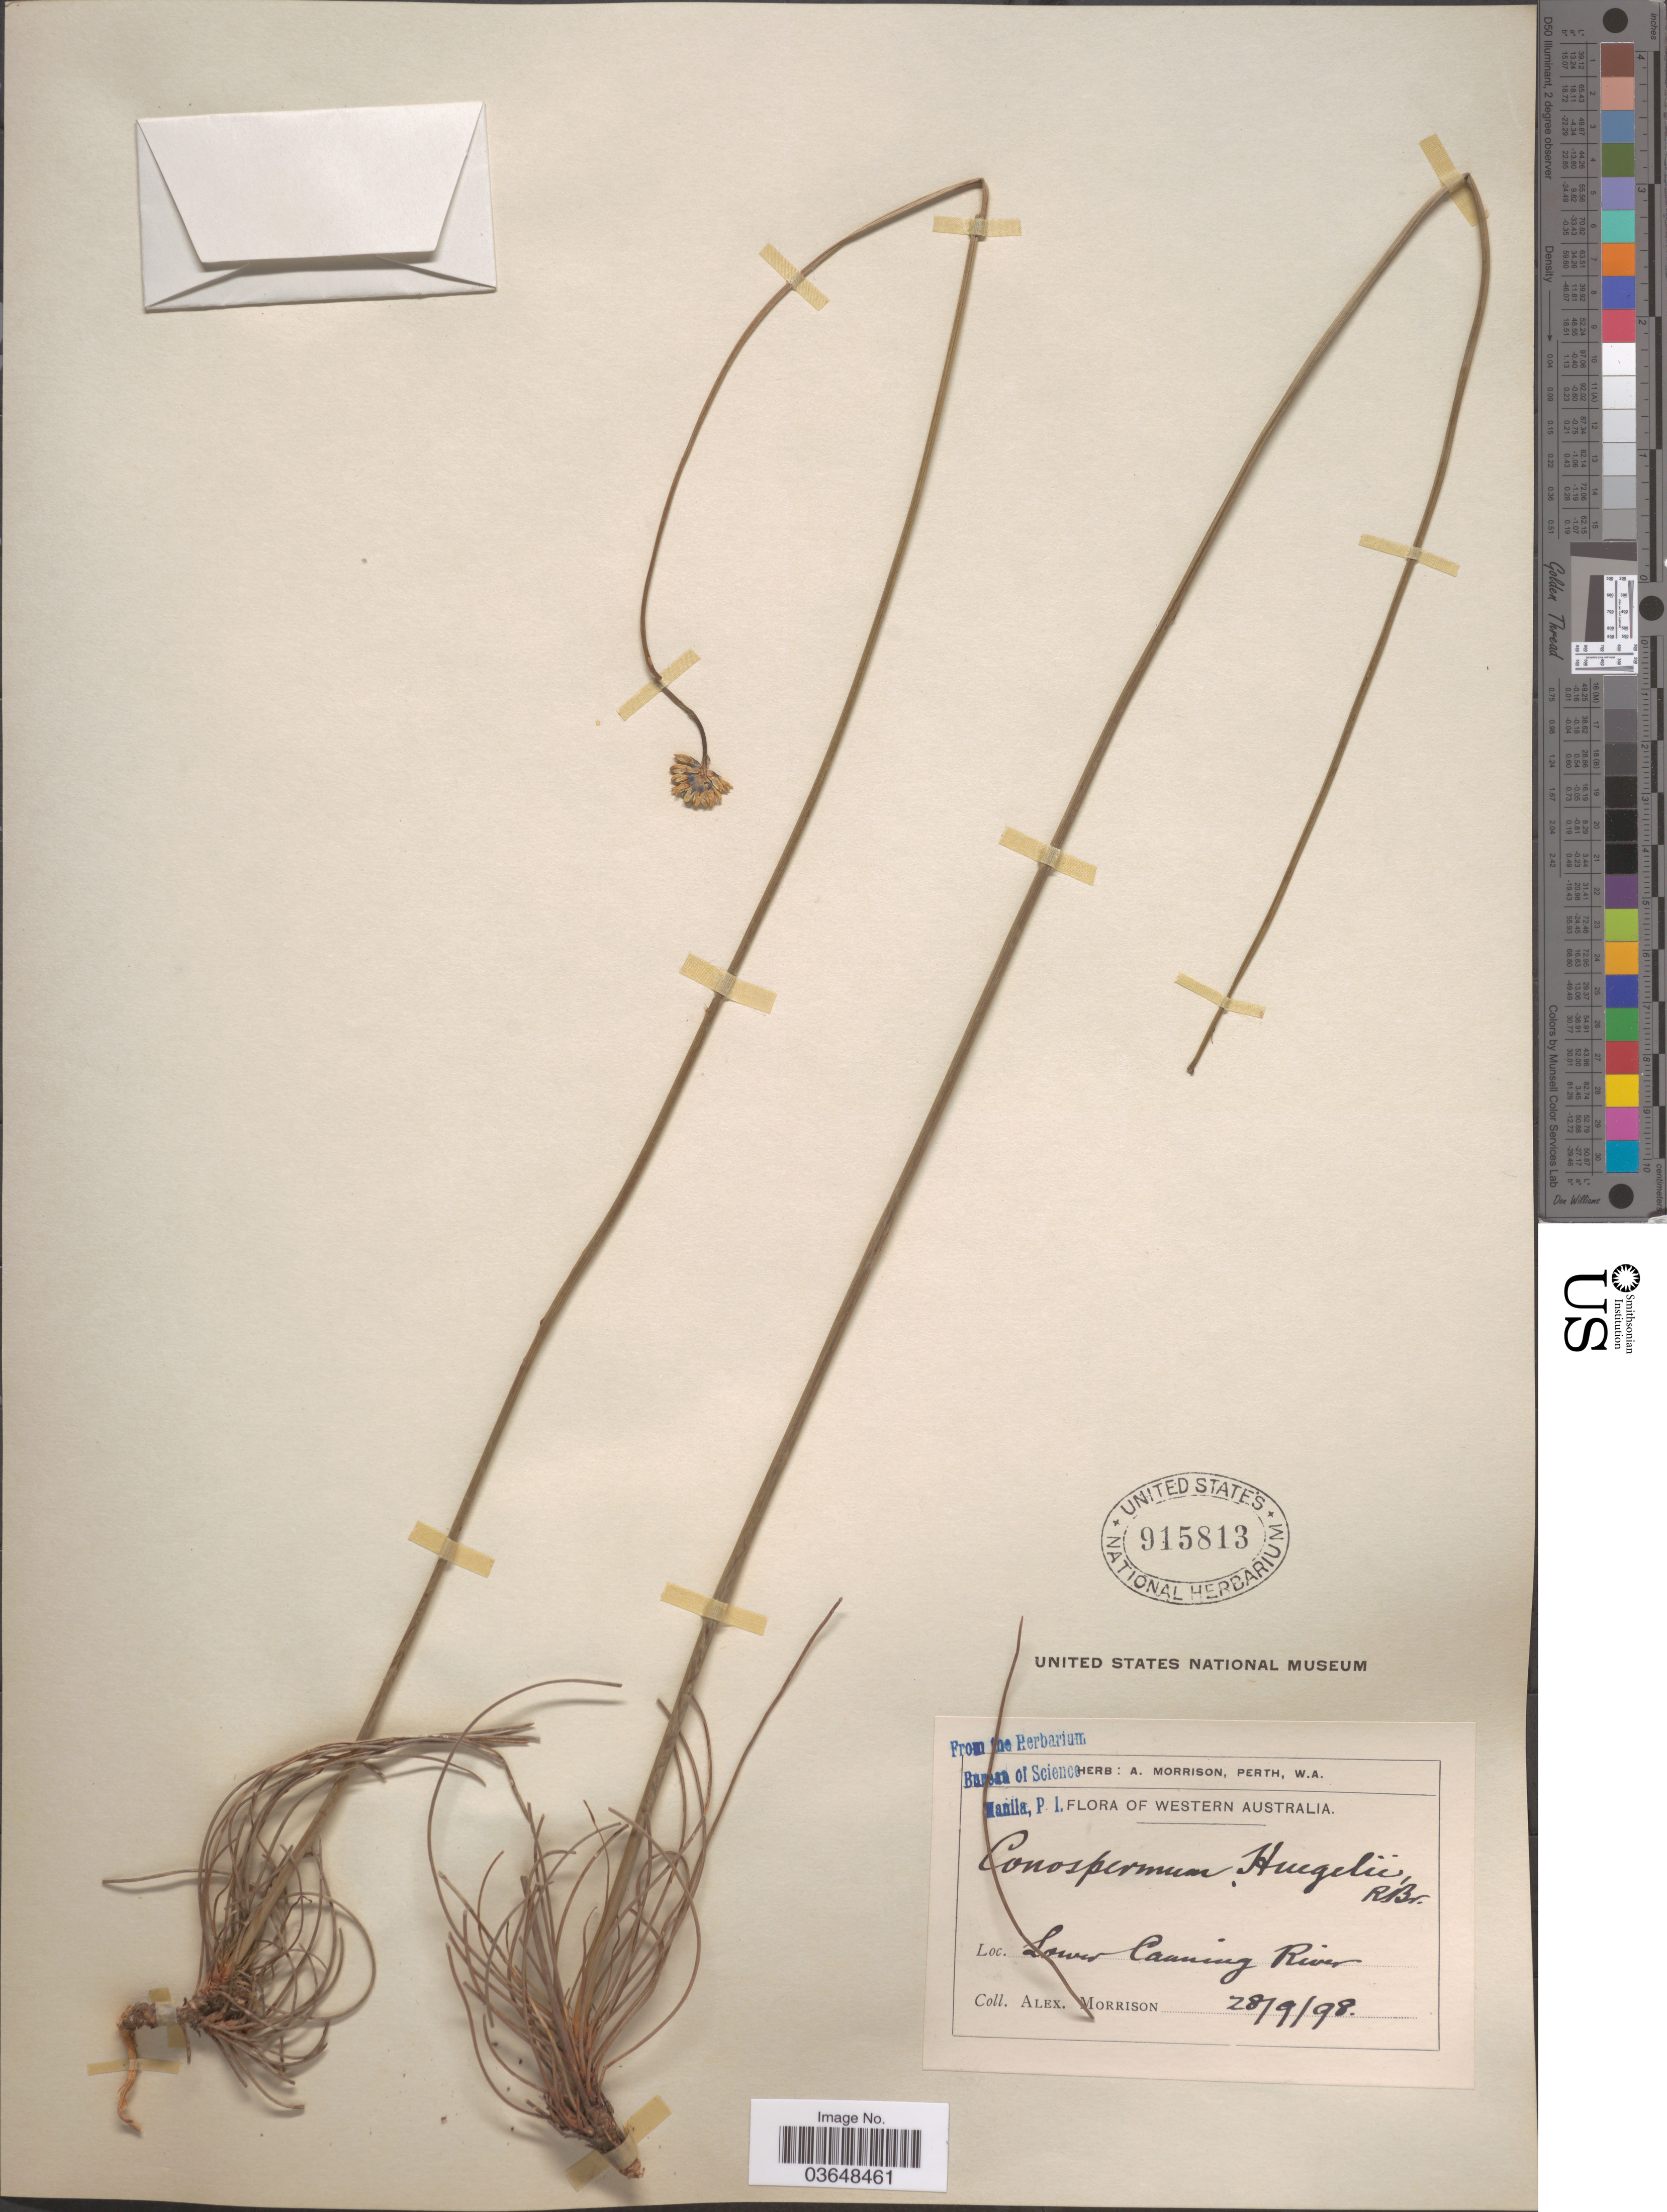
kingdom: Plantae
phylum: Tracheophyta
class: Magnoliopsida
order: Proteales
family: Proteaceae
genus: Conospermum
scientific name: Conospermum huegelii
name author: Endl.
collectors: A. Morrison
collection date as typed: Transcribed d/m/y: 28/9/98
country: Australia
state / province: Western Australia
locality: Lower Canning River.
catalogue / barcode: US 915813